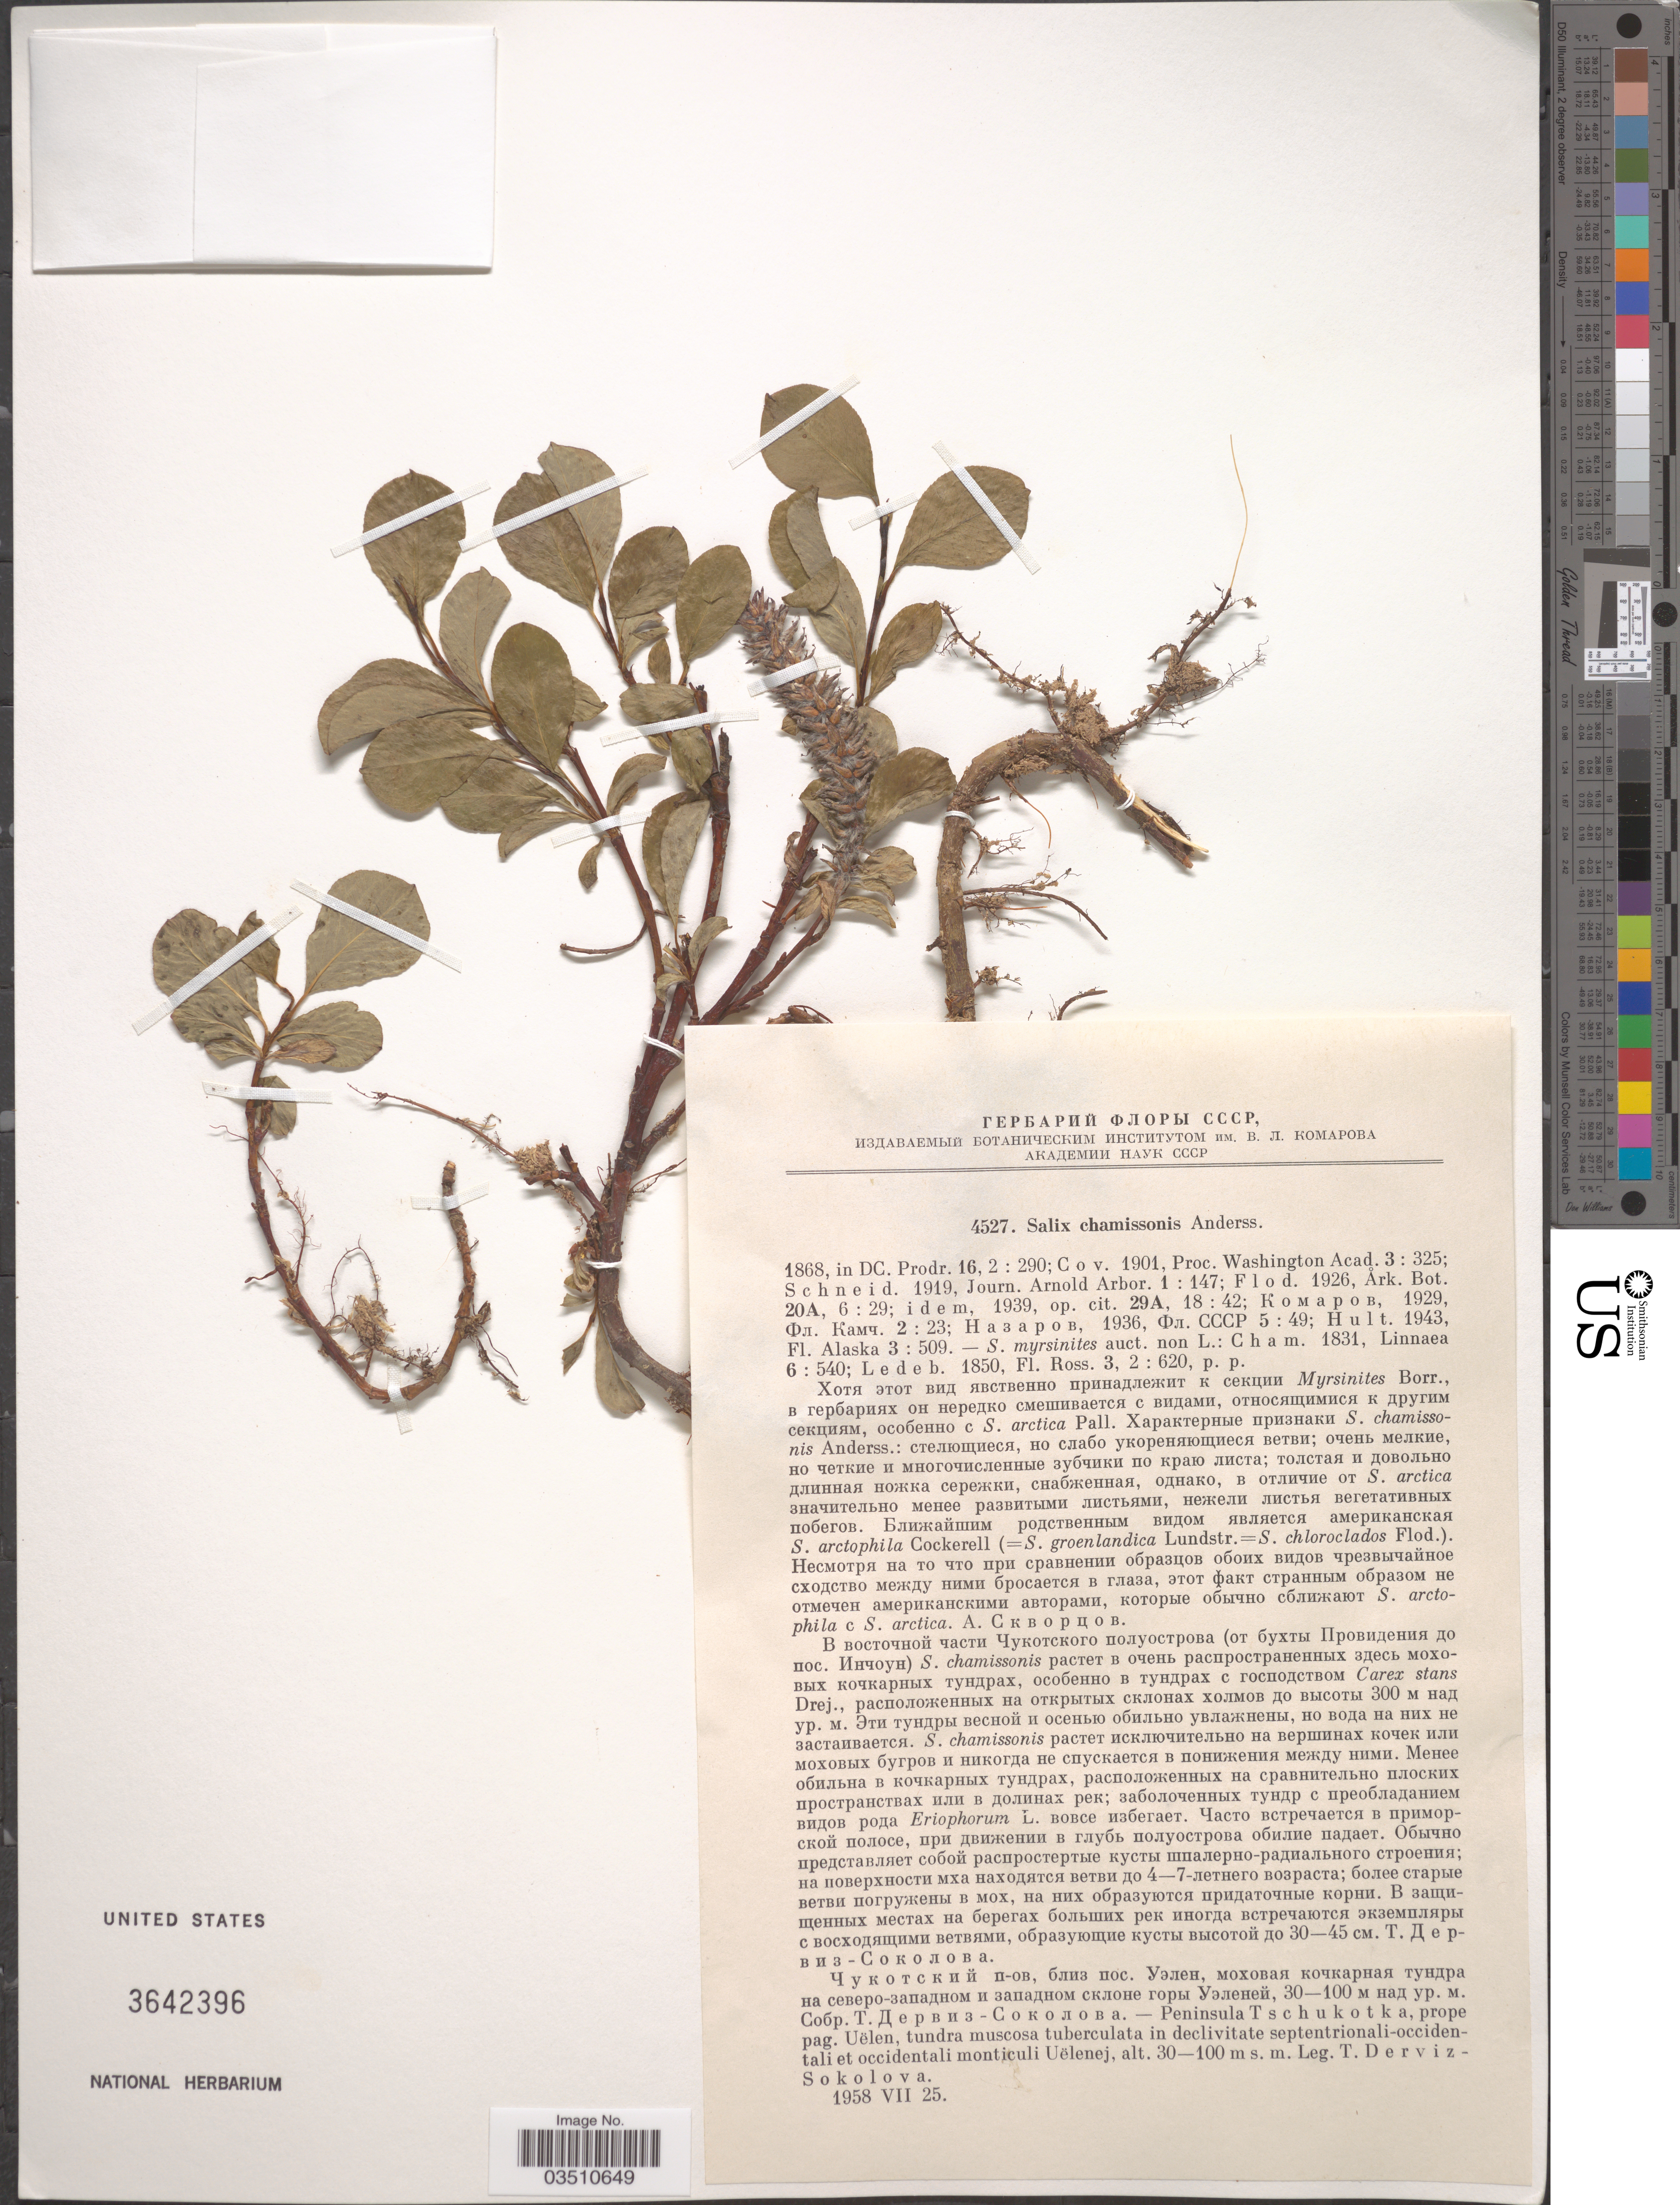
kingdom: Plantae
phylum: Tracheophyta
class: Magnoliopsida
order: Malpighiales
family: Salicaceae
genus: Salix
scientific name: Salix chamissonis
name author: Andersson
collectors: T. Derviz-Sokolova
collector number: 4527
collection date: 1958-07-25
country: Russian Federation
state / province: Chukotka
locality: Peninsula Tschutkotka, prope pag. Uëlen, tundra muscosa tuberculata in declivitate septentrionali-occidentali monticuli Uëlenej.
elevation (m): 30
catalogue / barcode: US 3642396